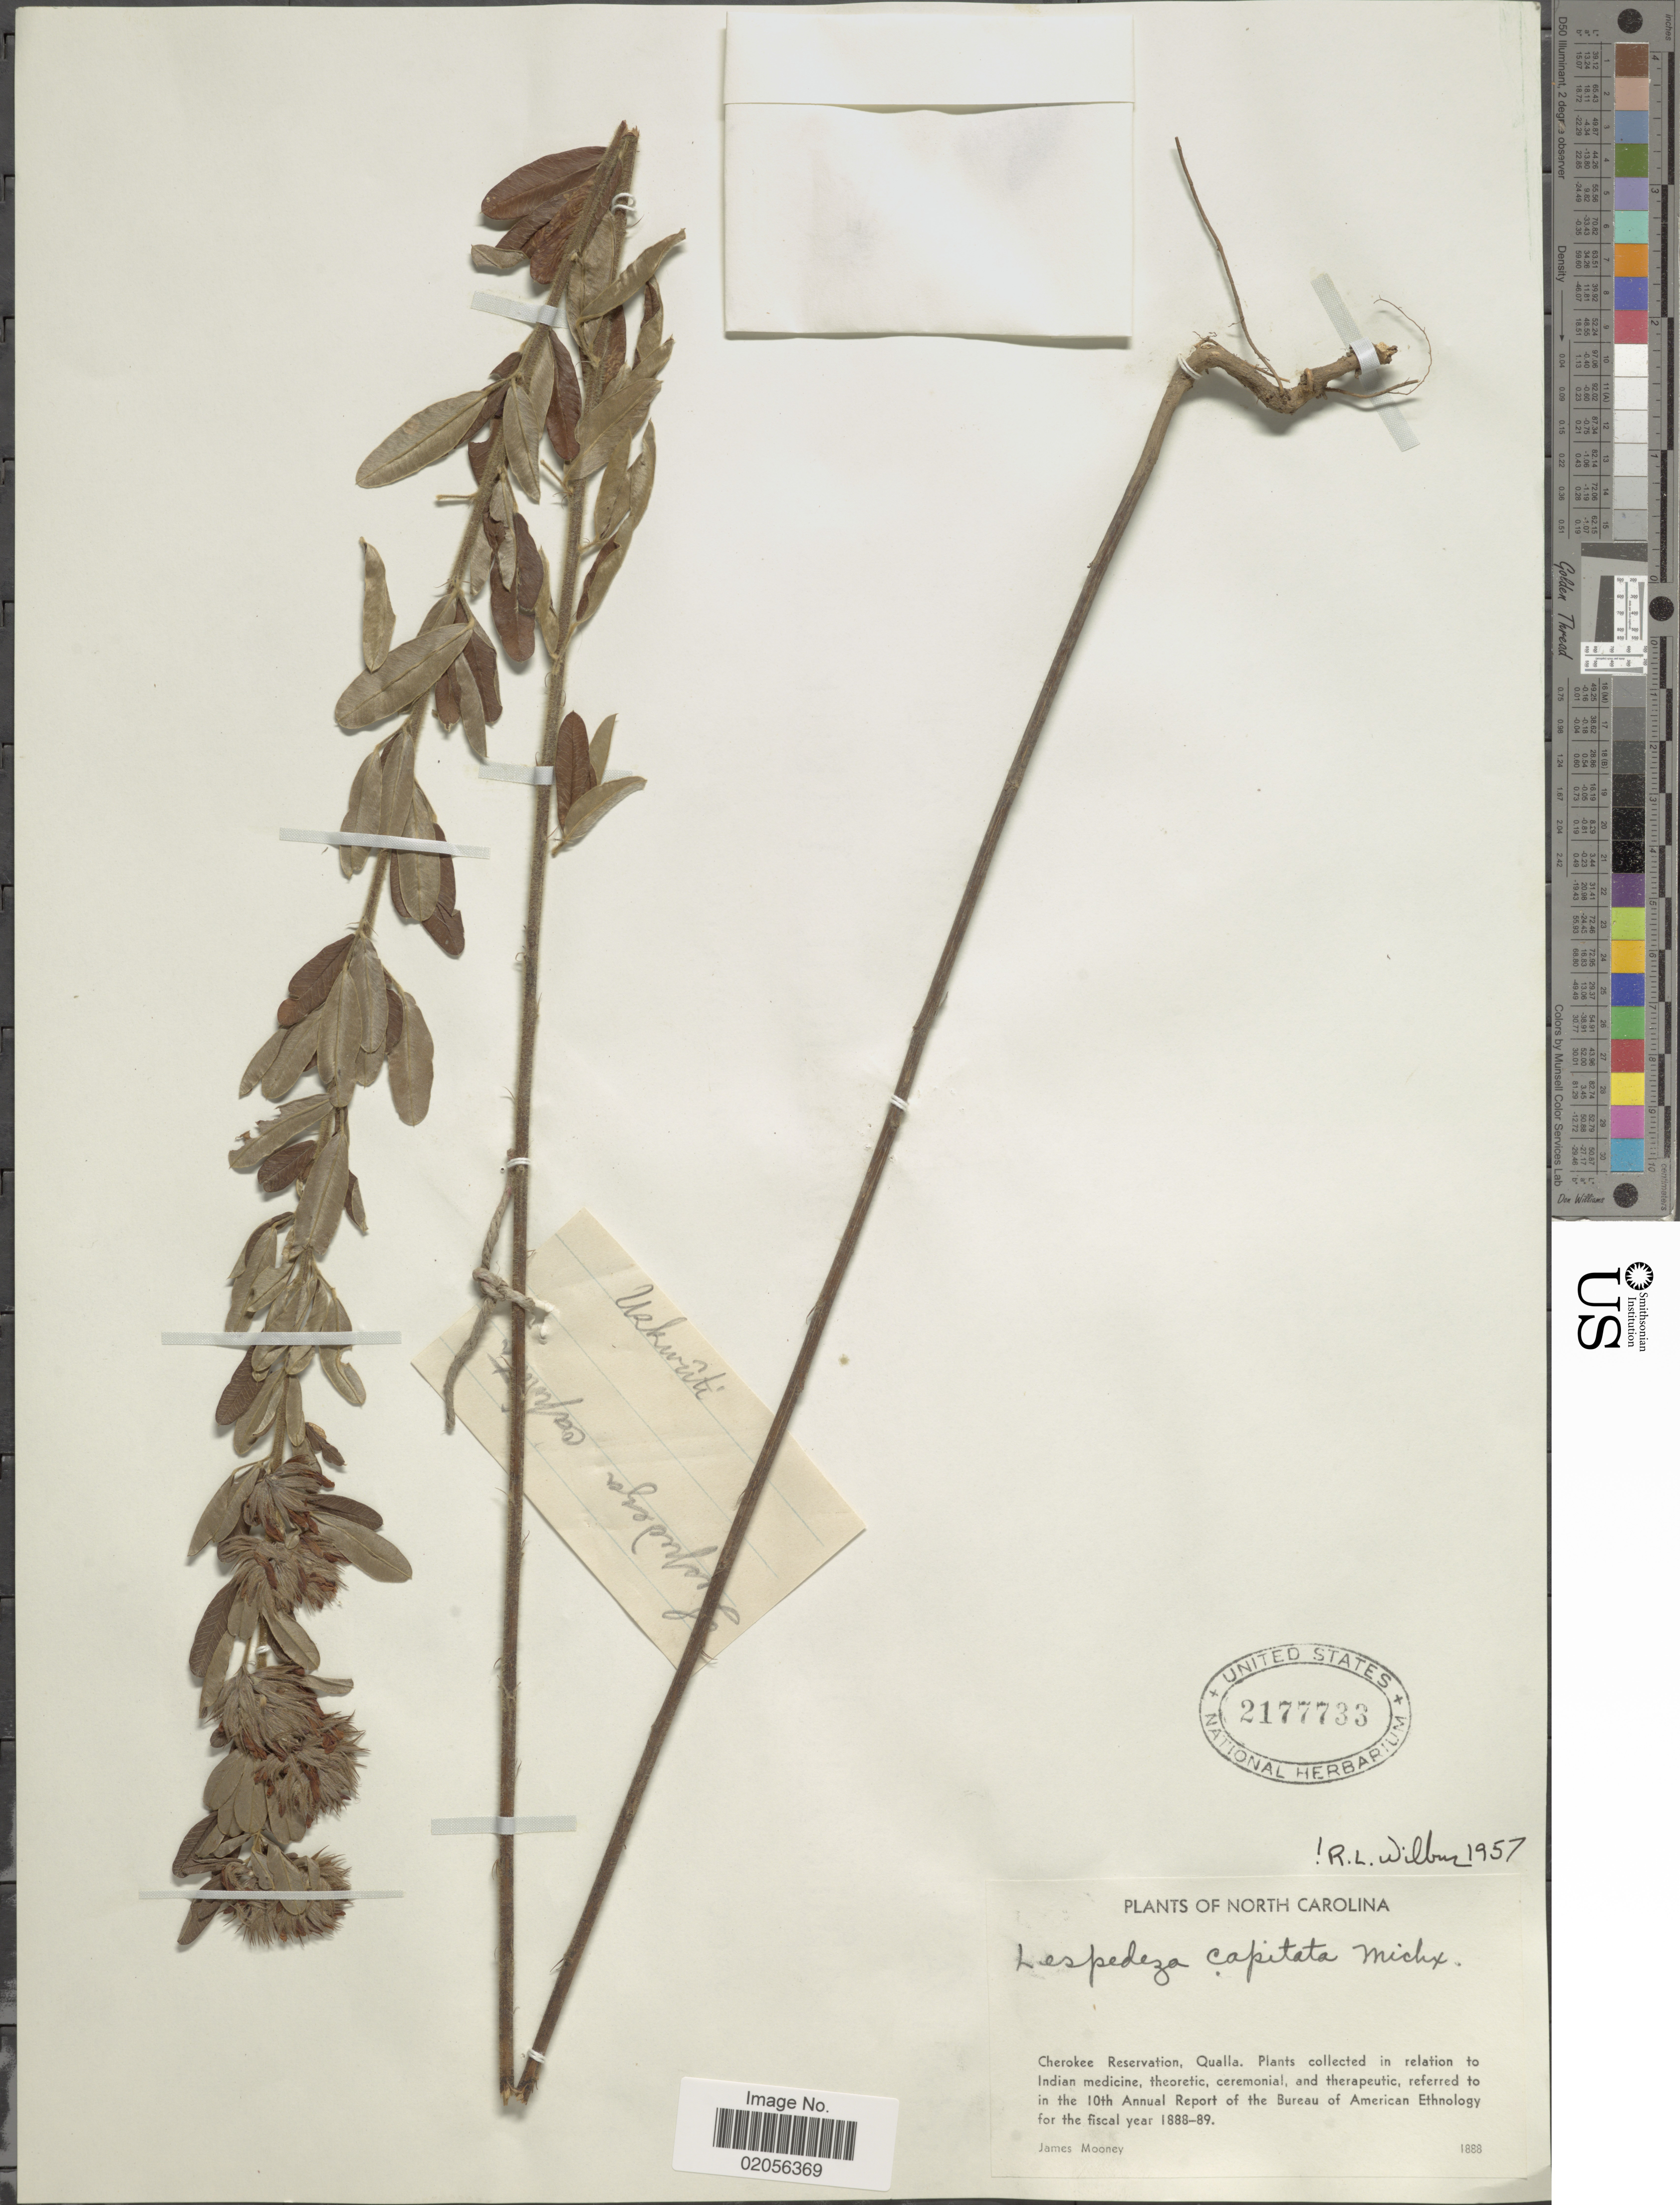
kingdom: Plantae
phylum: Tracheophyta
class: Magnoliopsida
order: Fabales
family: Fabaceae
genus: Lespedeza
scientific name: Lespedeza capitata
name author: Michx.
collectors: J. Mooney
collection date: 1888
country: United States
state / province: North Carolina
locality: Cherokee Reservation, Qualla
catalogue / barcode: US 2177733